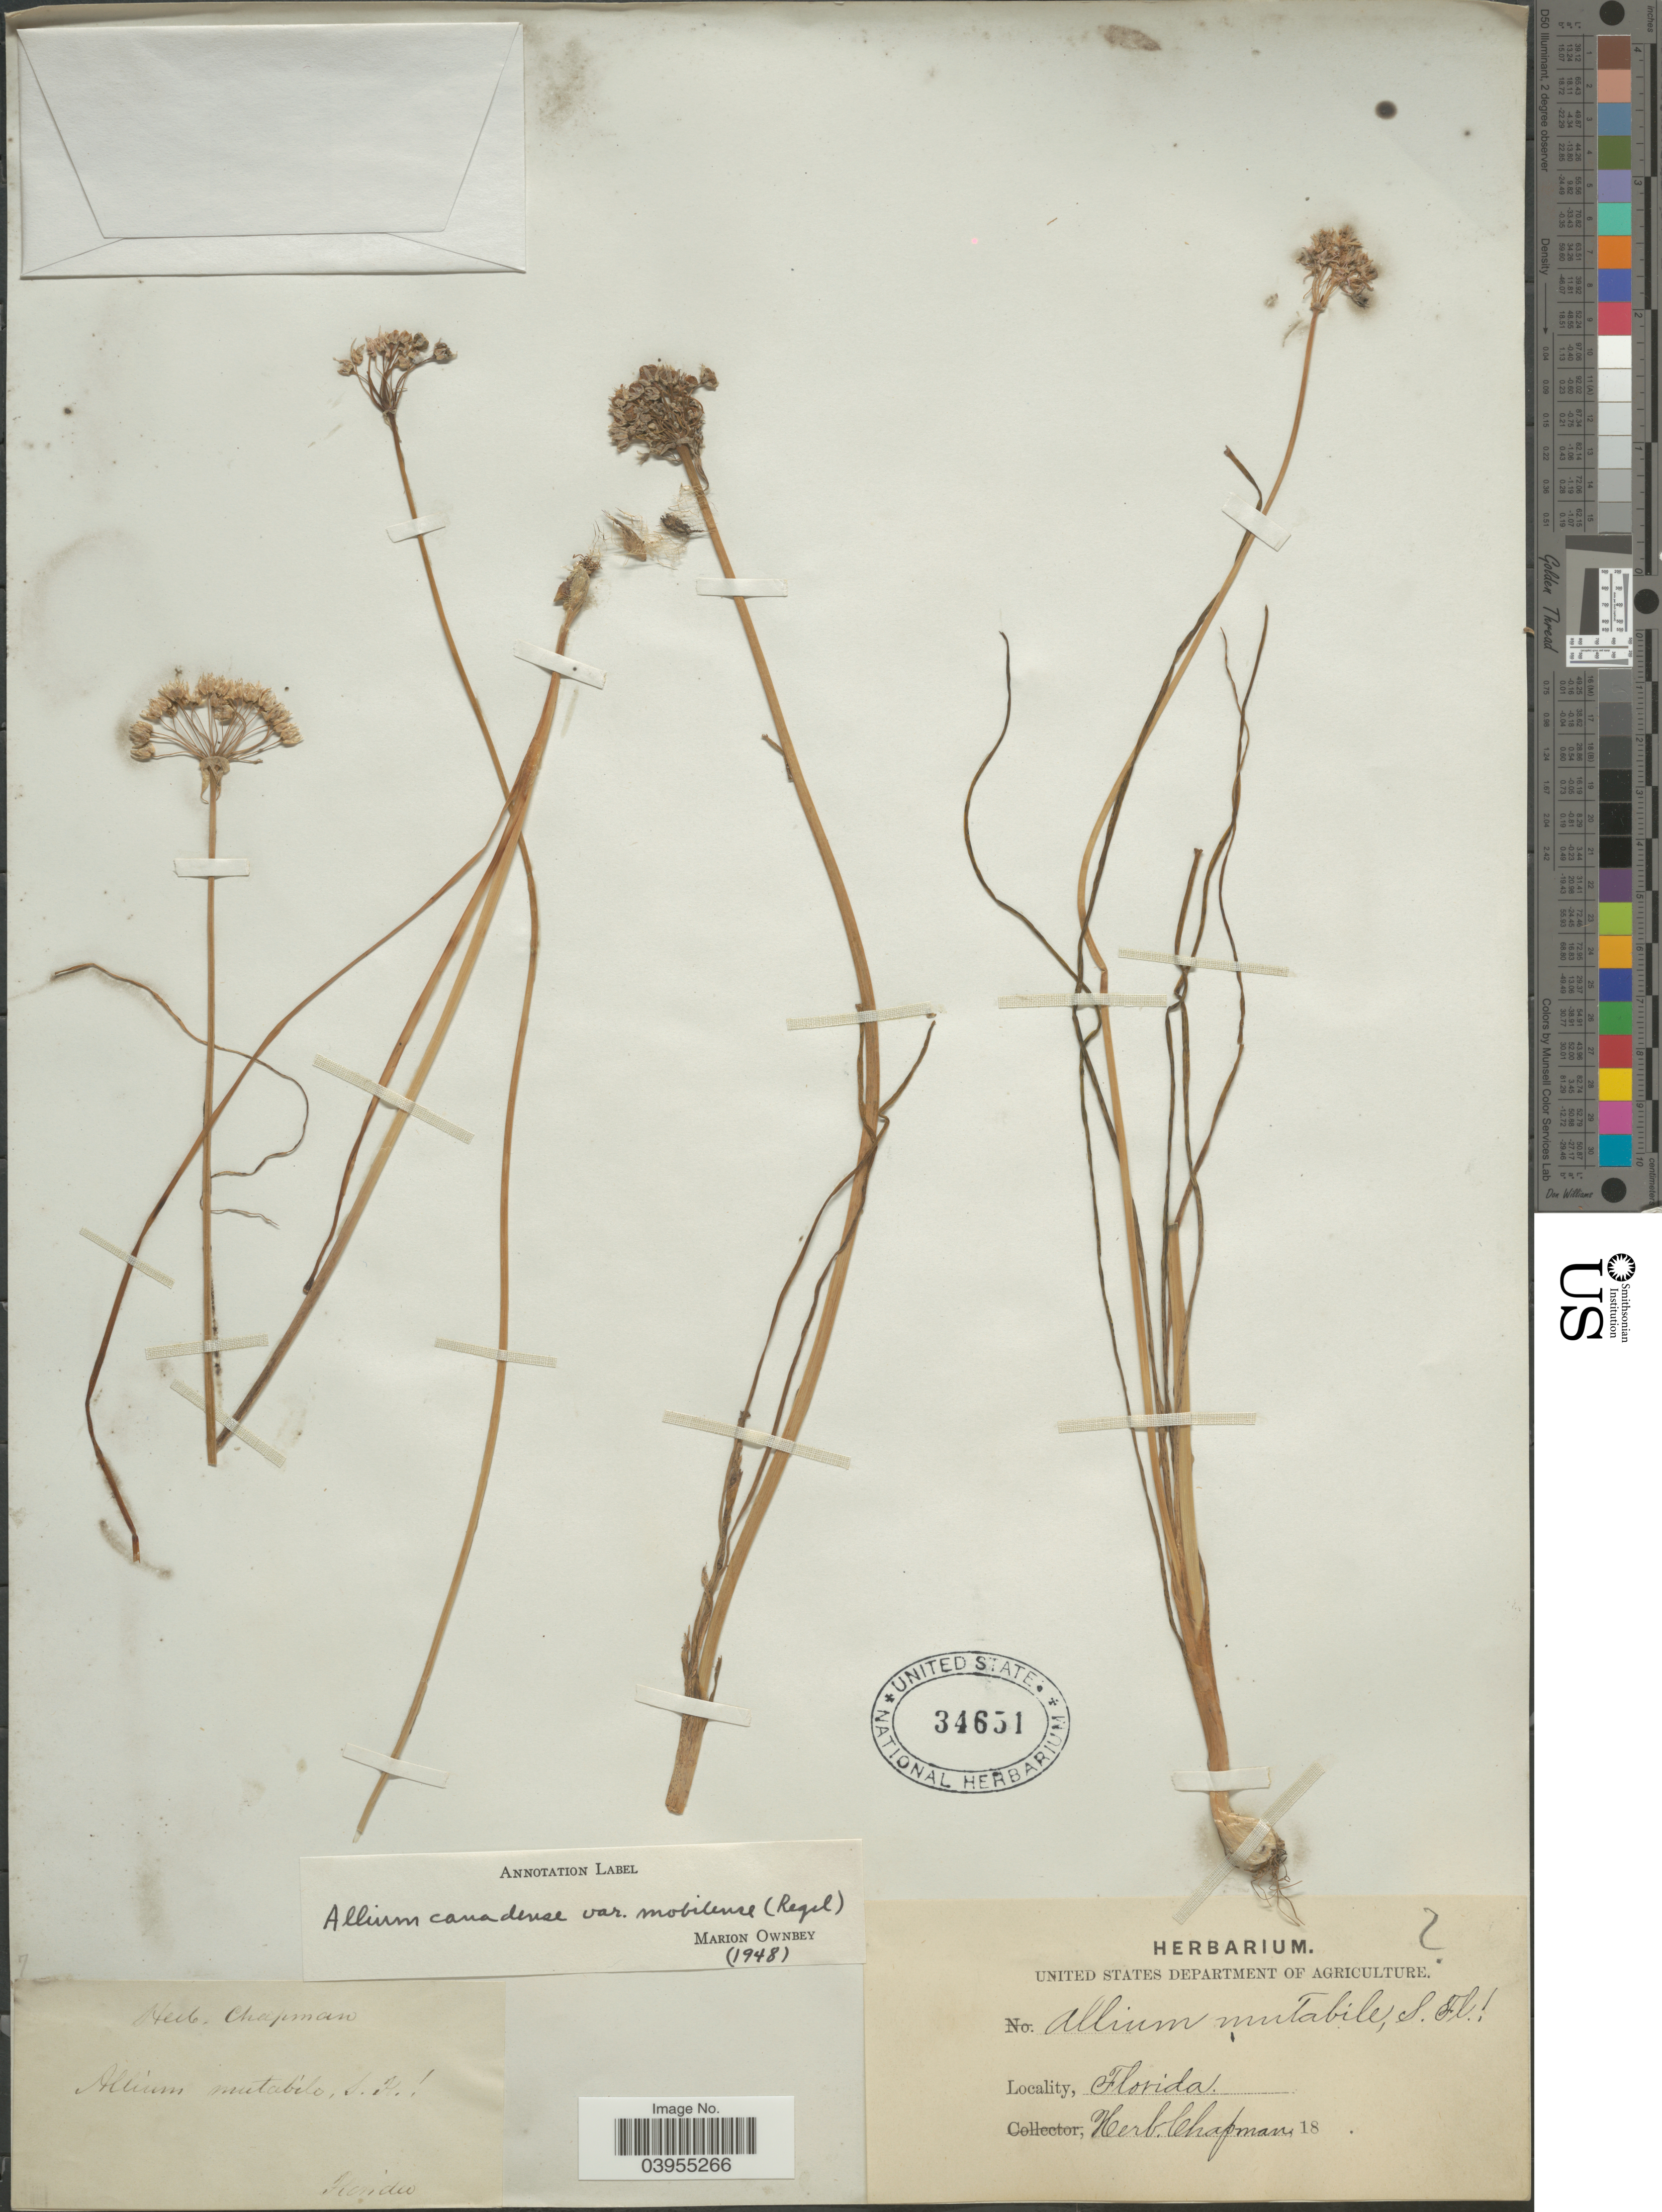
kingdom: Plantae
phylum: Tracheophyta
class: Liliopsida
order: Asparagales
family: Amaryllidaceae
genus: Allium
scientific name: Allium canadense var. mobilense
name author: (Regel) Traub & Ownbey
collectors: ex herb. Chapman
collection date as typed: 18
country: United States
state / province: Florida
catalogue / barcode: US 34651